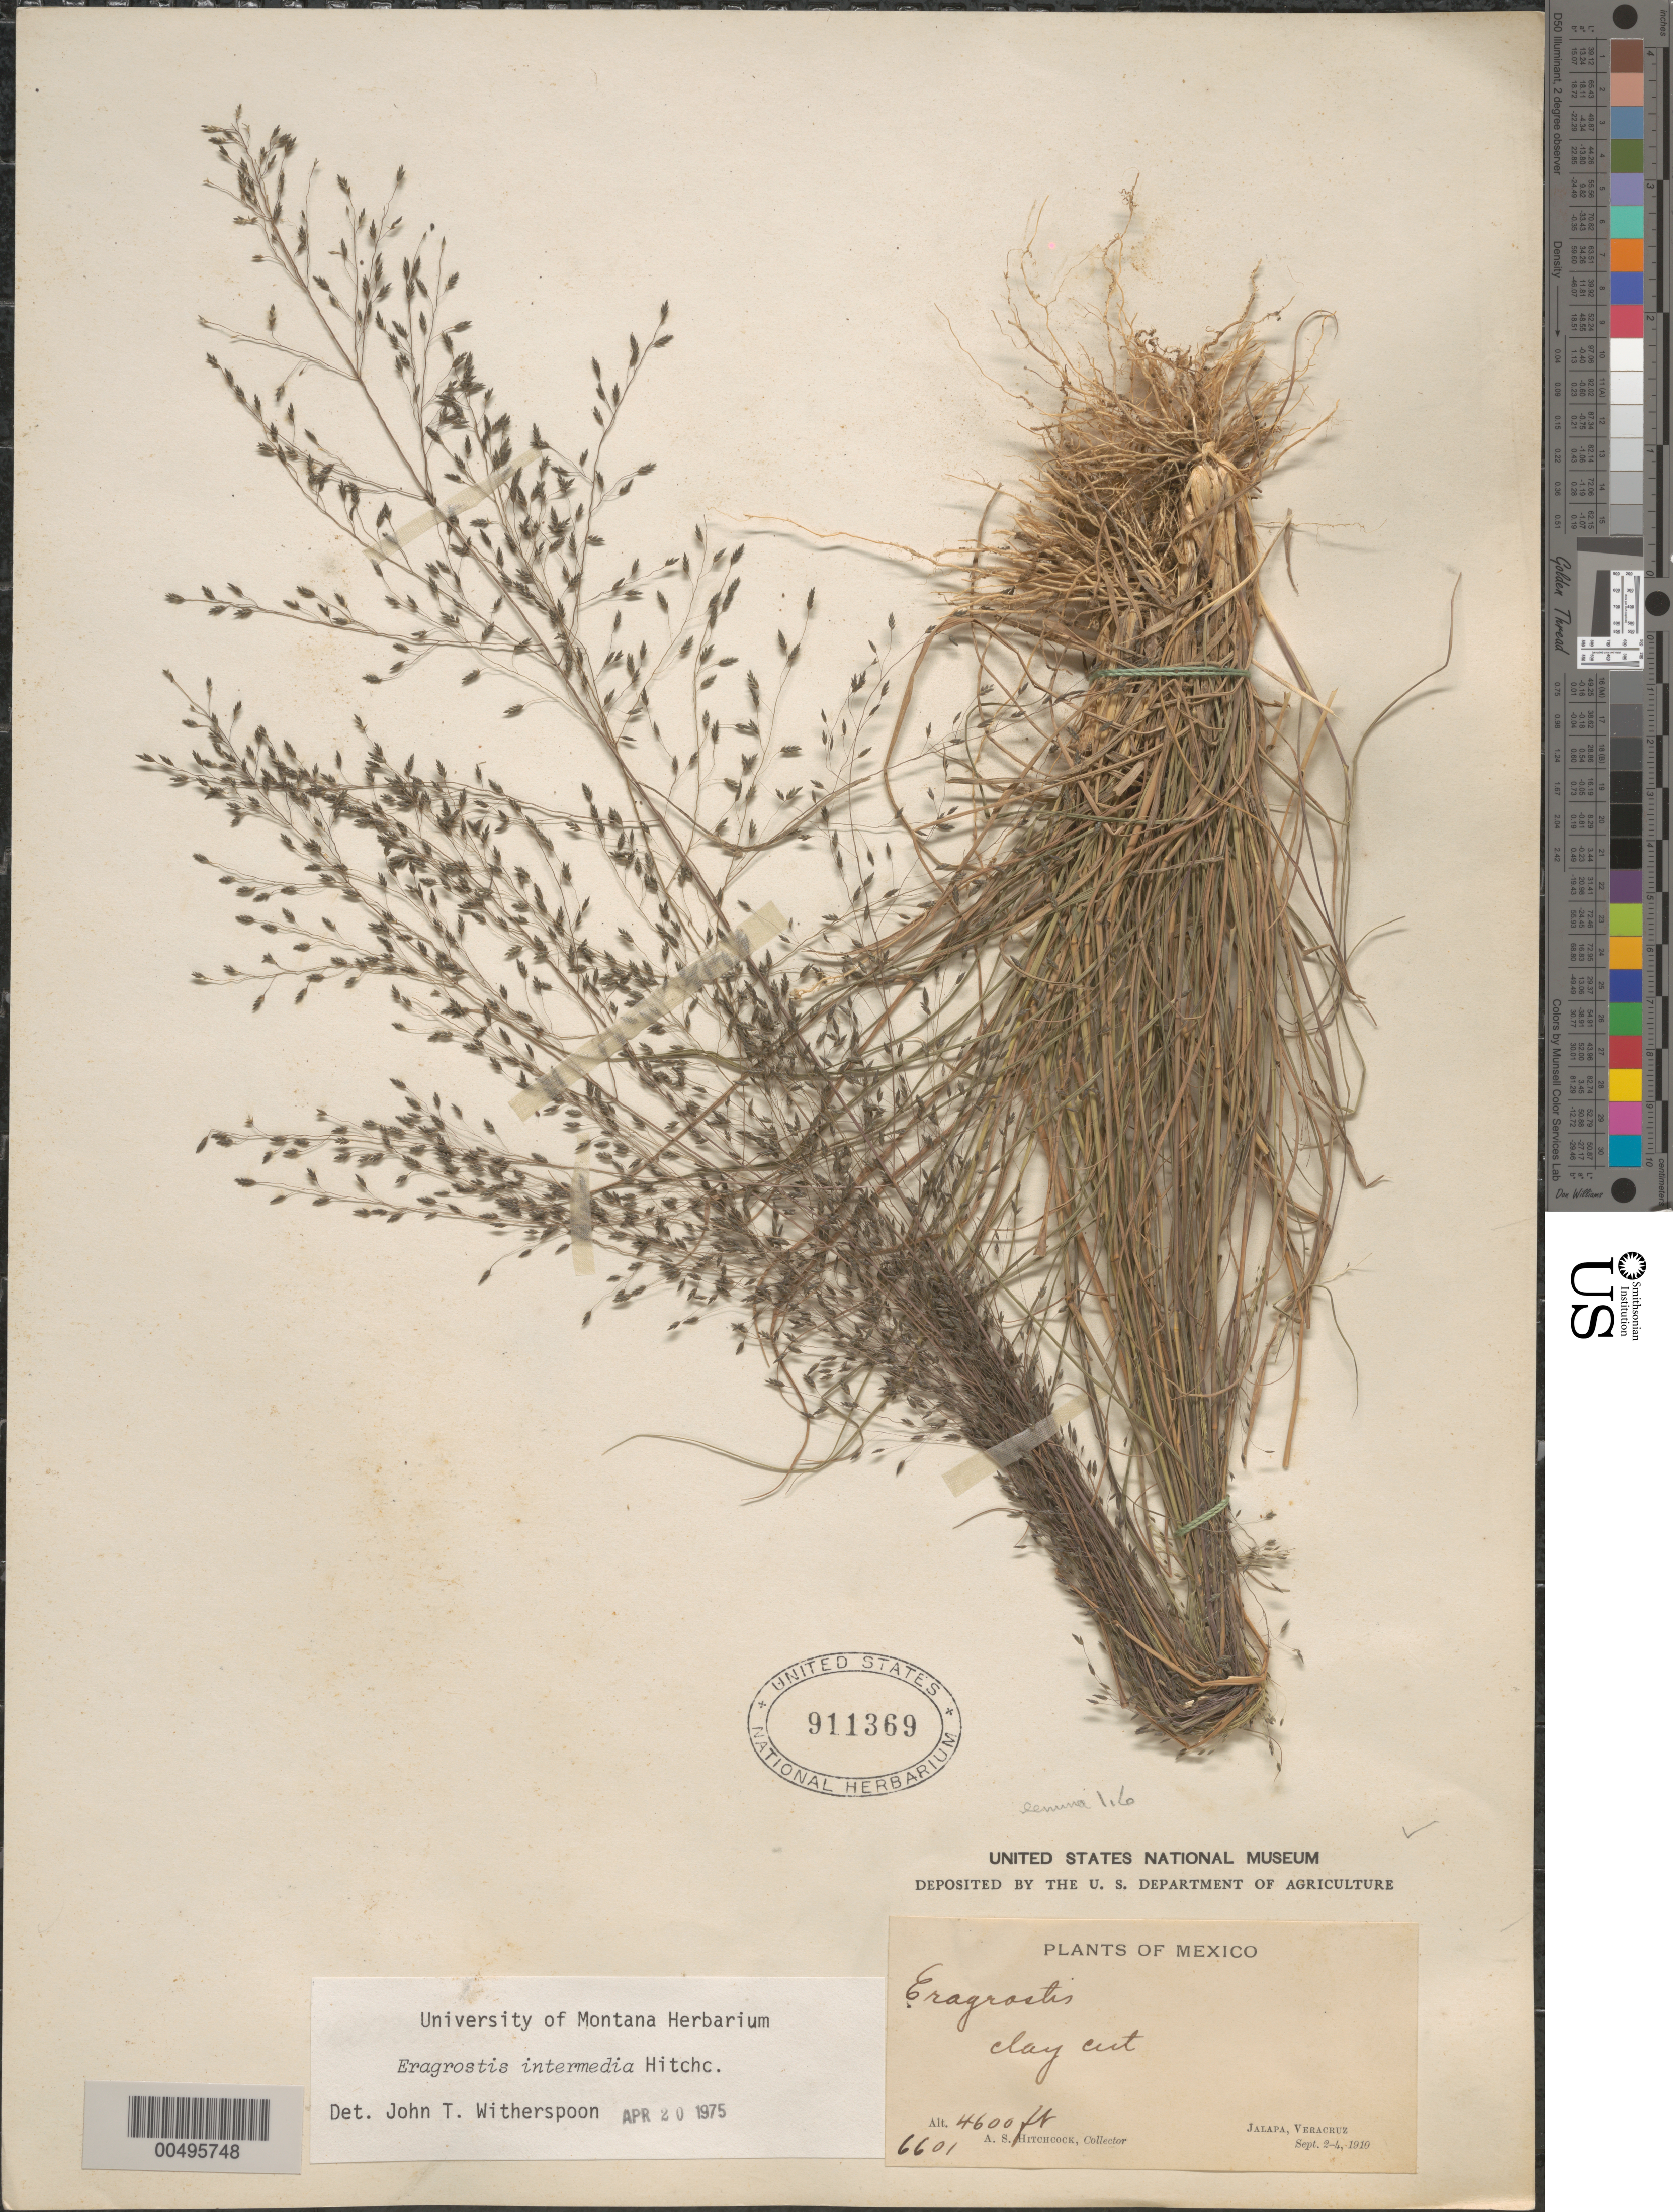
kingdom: Plantae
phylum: Tracheophyta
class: Liliopsida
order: Poales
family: Poaceae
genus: Eragrostis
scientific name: Eragrostis intermedia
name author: Hitchc.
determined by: Witherspoon, John T.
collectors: A. S. Hitchcock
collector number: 6601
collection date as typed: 2 Sep 1910 to 4 Sep 1910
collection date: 1910-09-02/1910-09-04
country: Mexico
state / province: Veracruz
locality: Jalapa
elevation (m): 1402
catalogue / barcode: US 911369